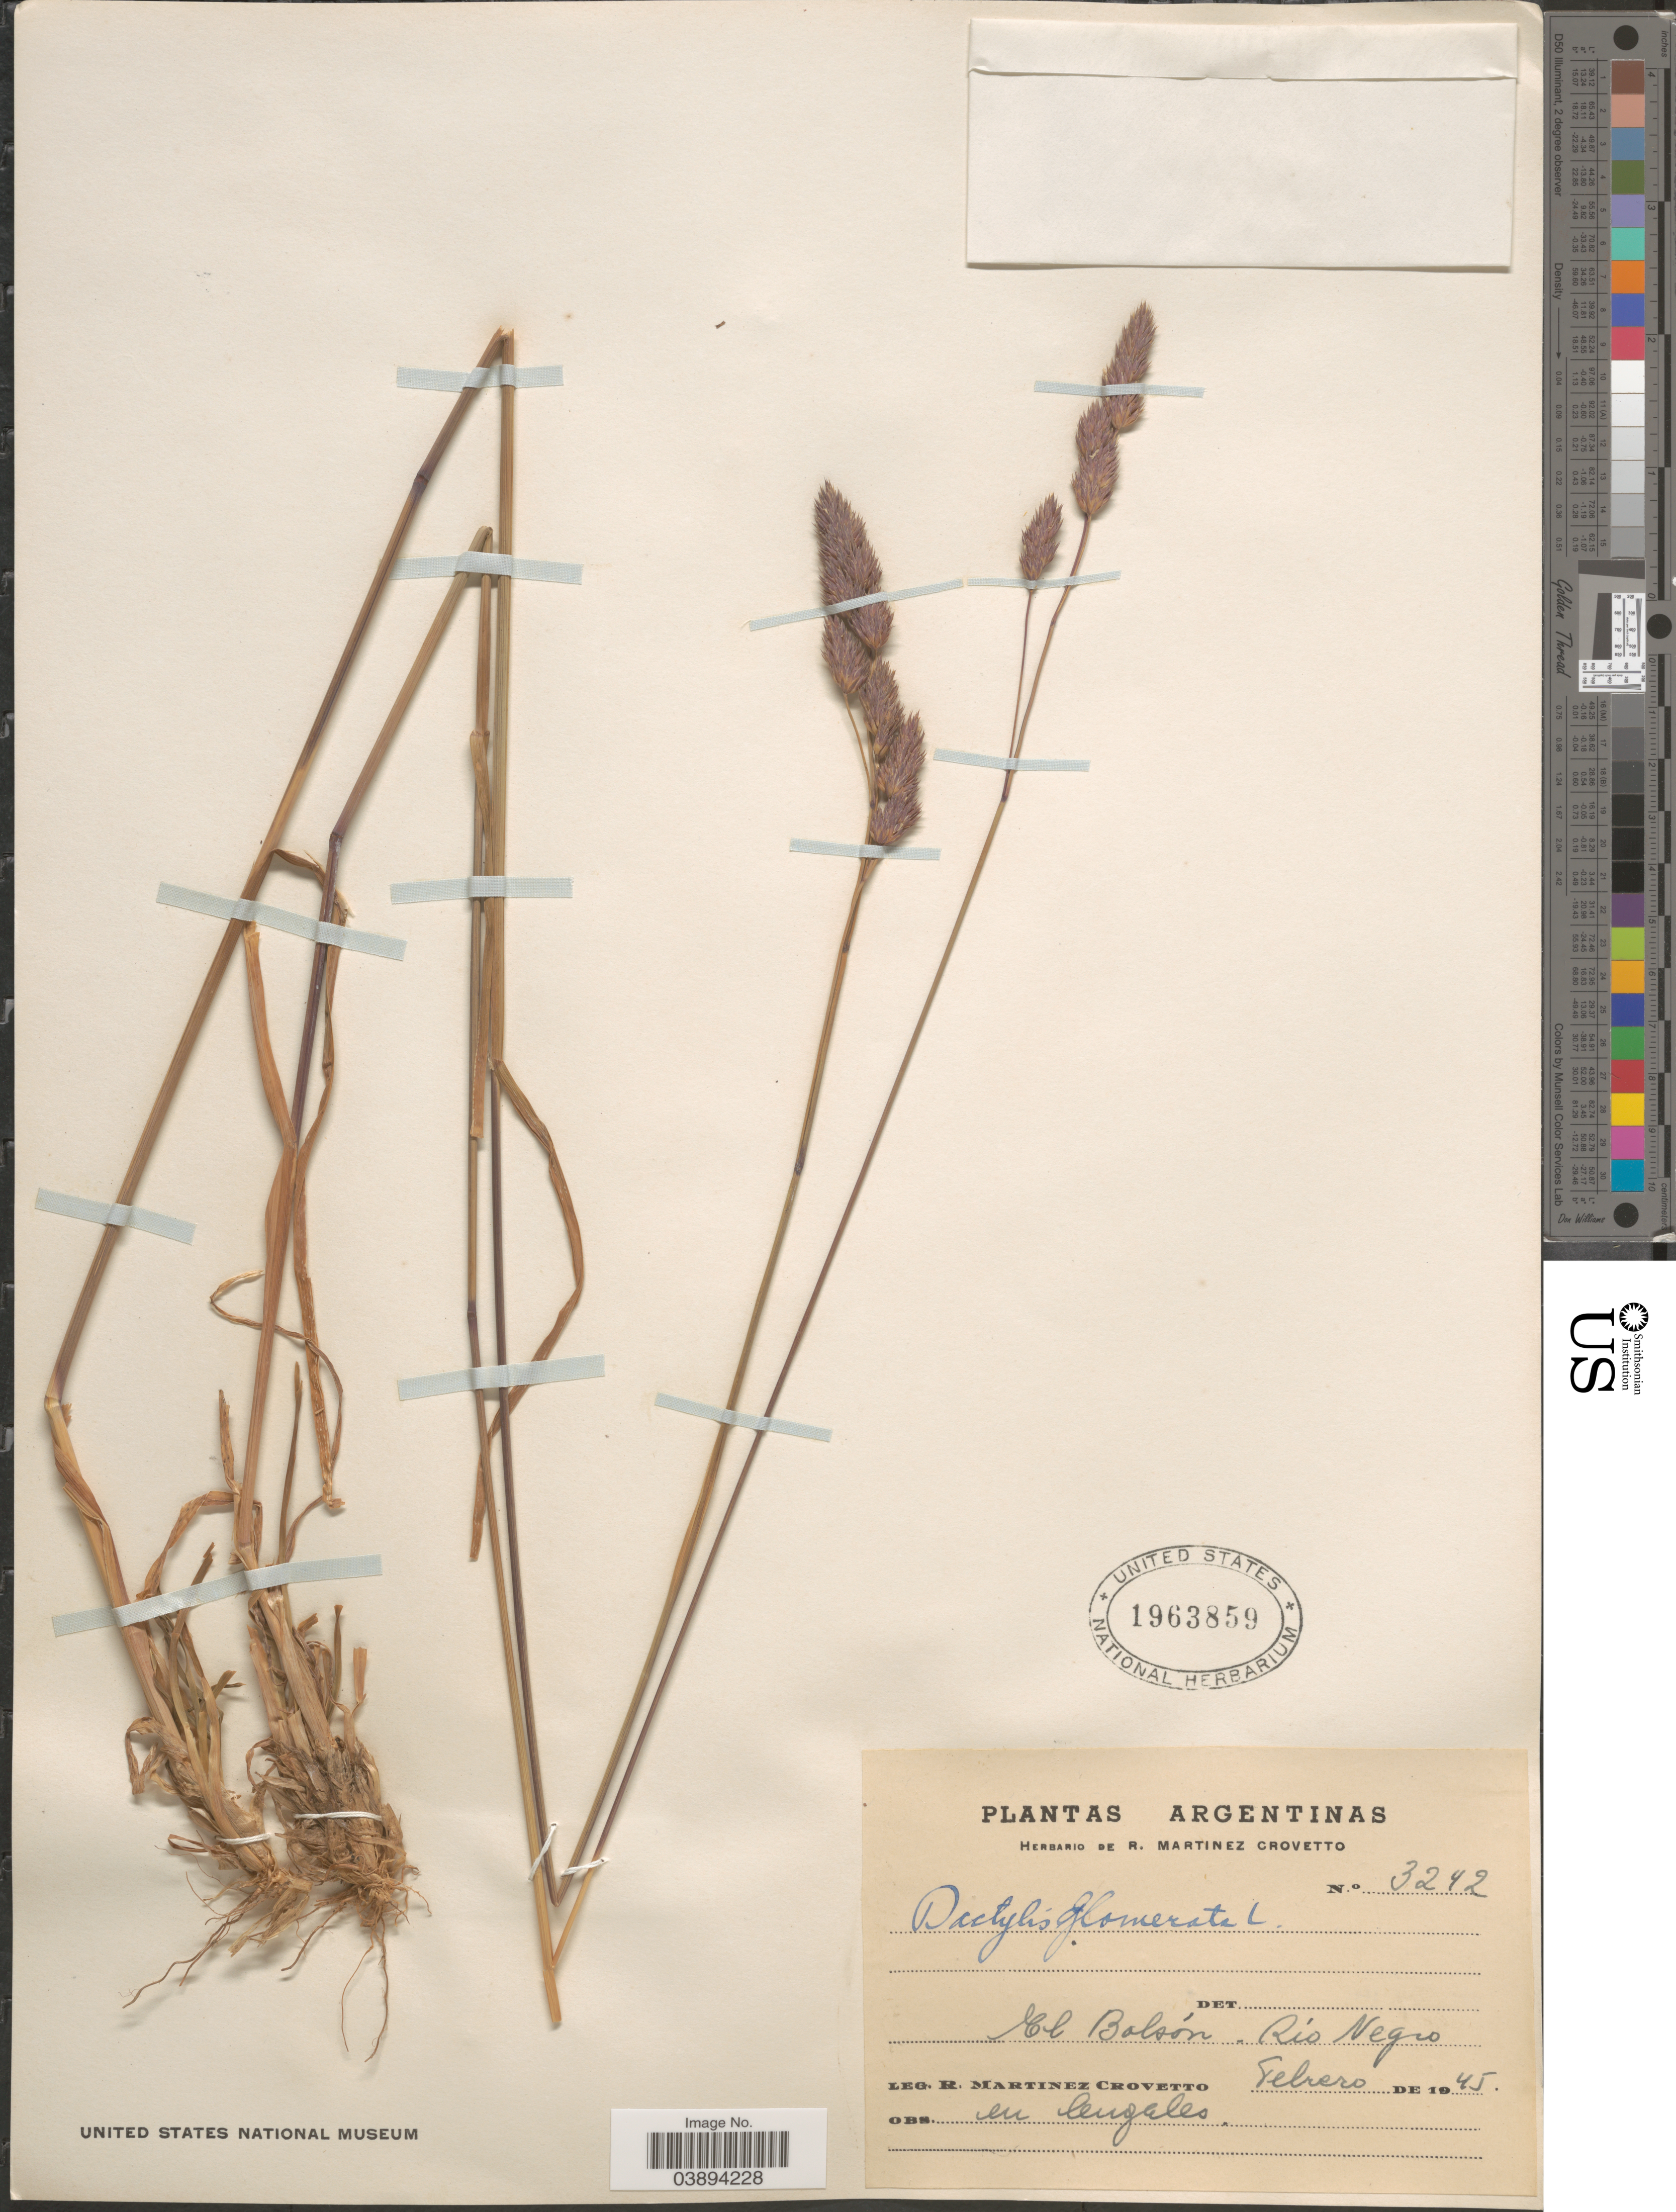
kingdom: Plantae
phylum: Tracheophyta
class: Liliopsida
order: Poales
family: Poaceae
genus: Dactylis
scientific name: Dactylis glomerata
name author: L.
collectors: R. Martinez Crovetto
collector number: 3242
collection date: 1945-02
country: Argentina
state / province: Rio Negro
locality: El Bolsón.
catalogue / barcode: US 1963859